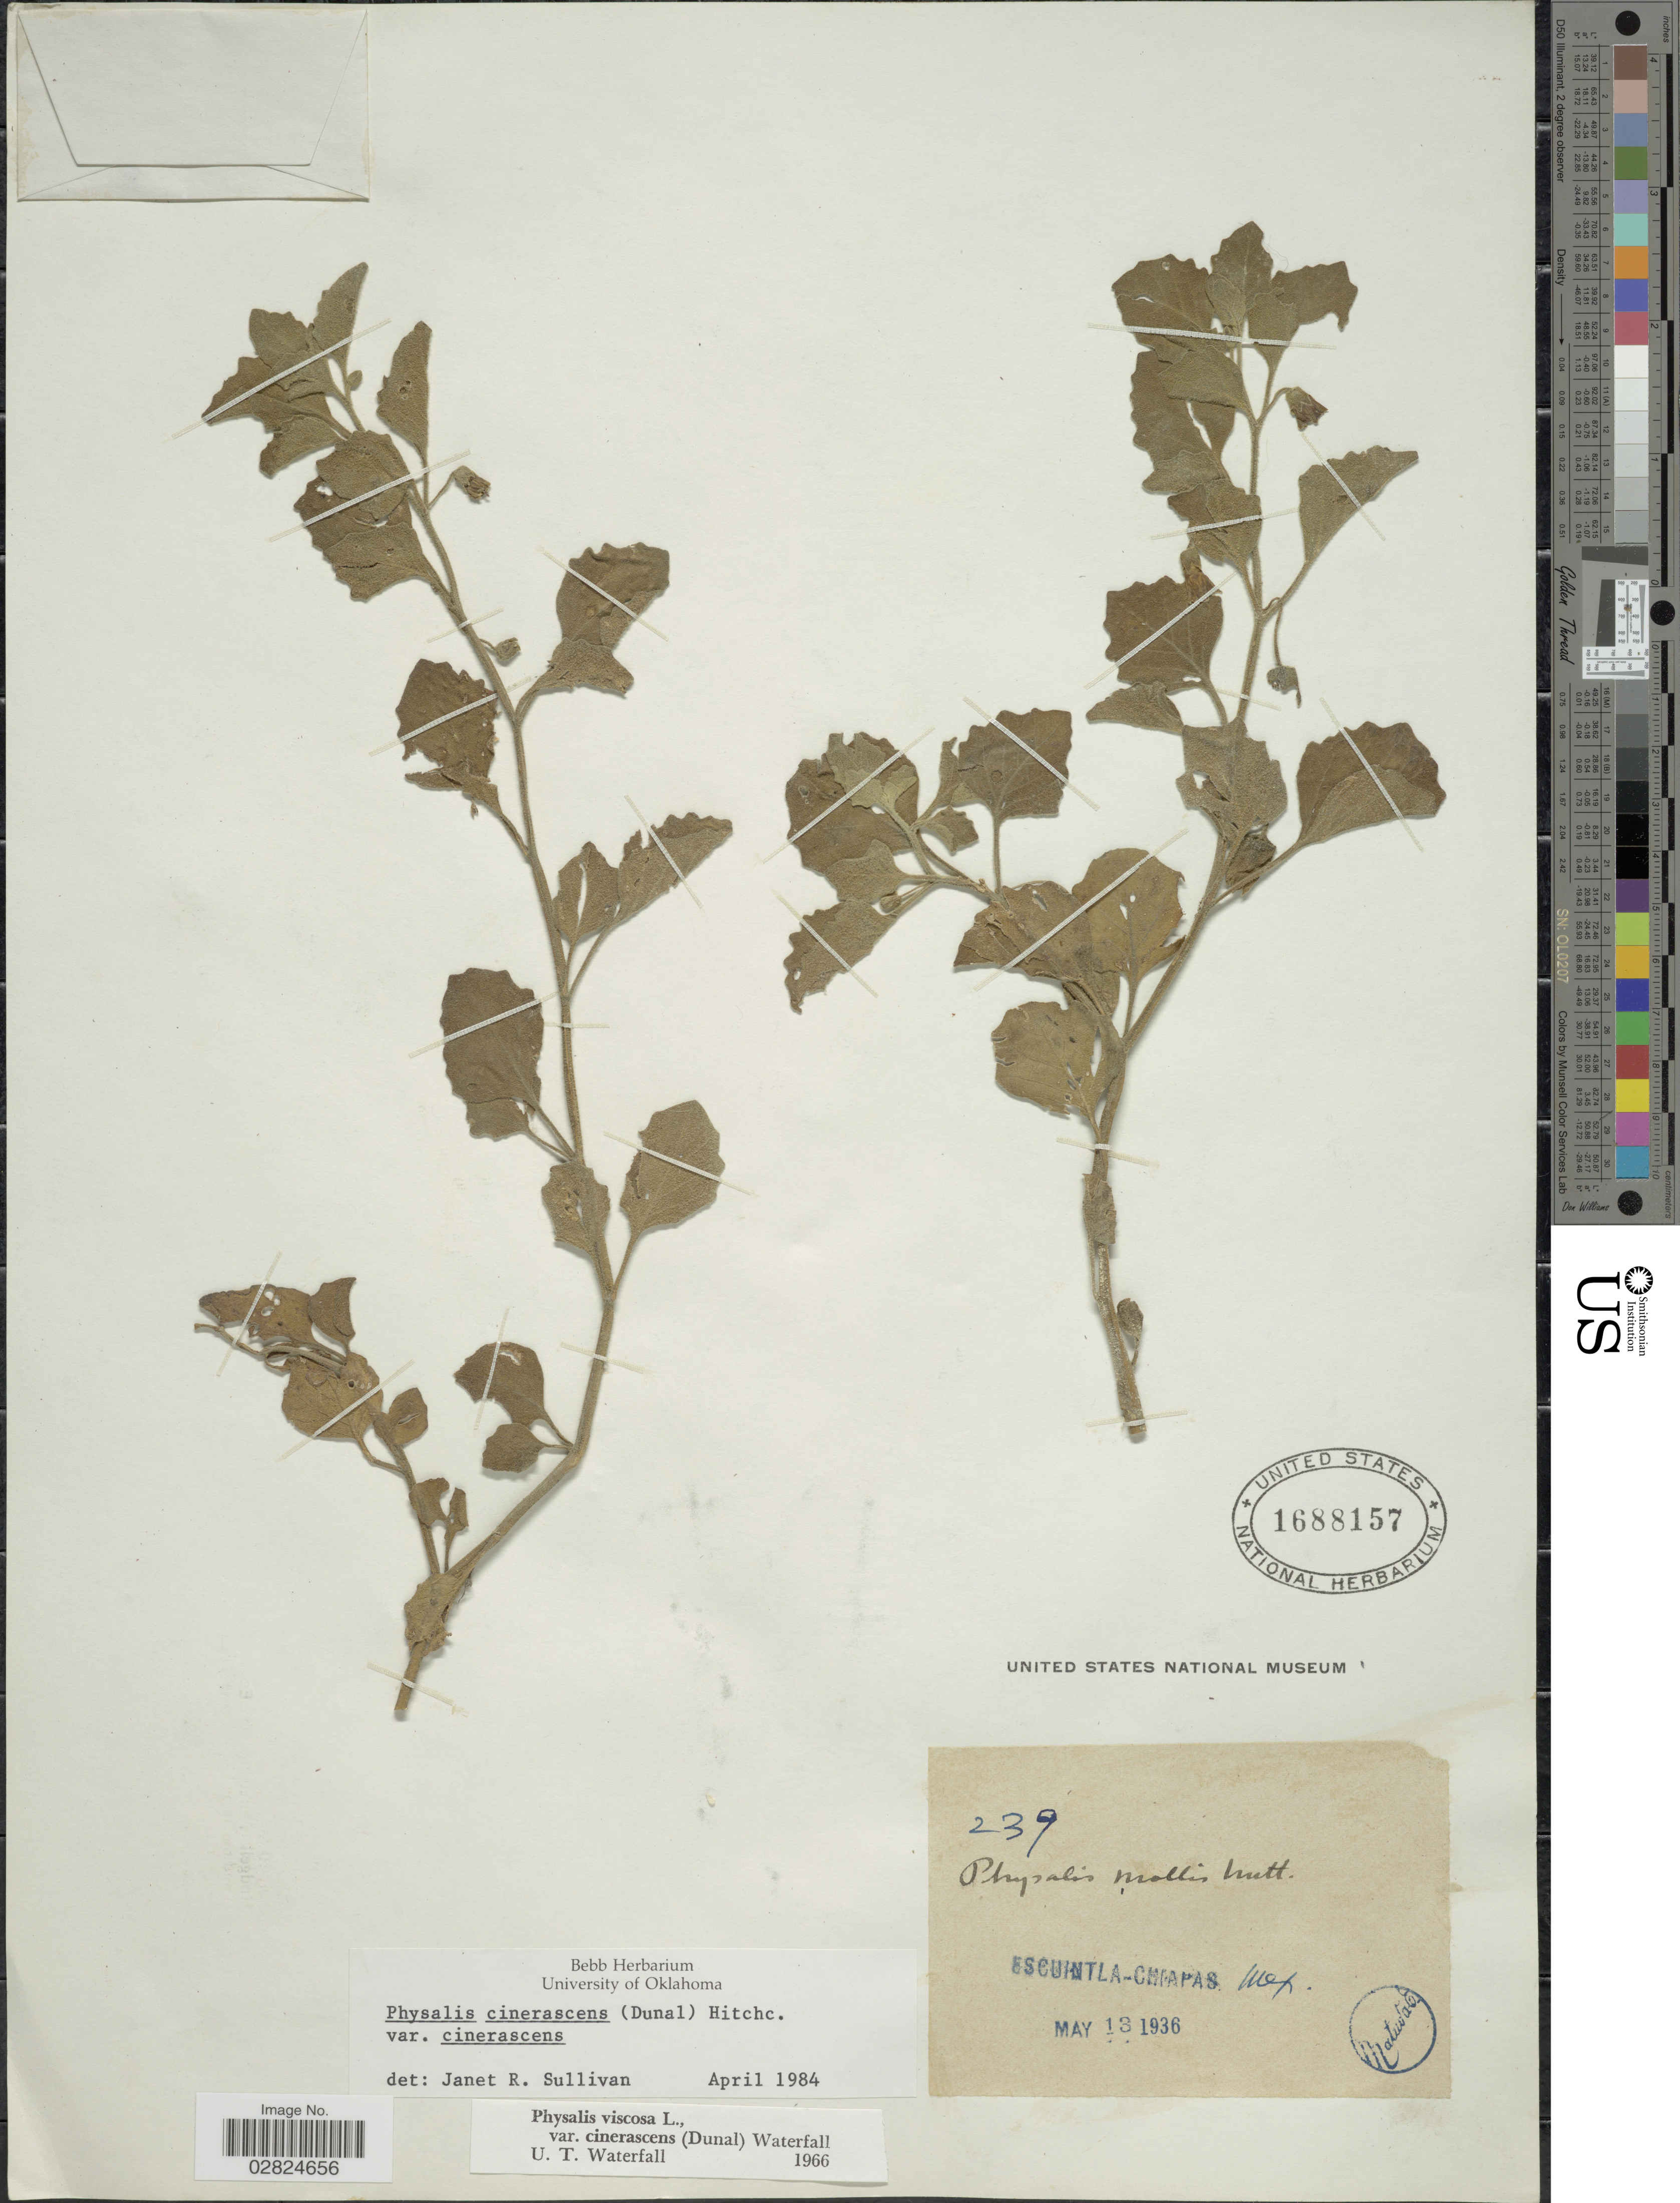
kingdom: Plantae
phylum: Tracheophyta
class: Magnoliopsida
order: Solanales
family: Solanaceae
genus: Physalis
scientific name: Physalis cinerascens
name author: (Dunal) Hitchc.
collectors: E. Matuda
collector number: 239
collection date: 1936-05-13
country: Mexico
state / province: Chiapas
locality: Escuintla.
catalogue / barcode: US 1688157